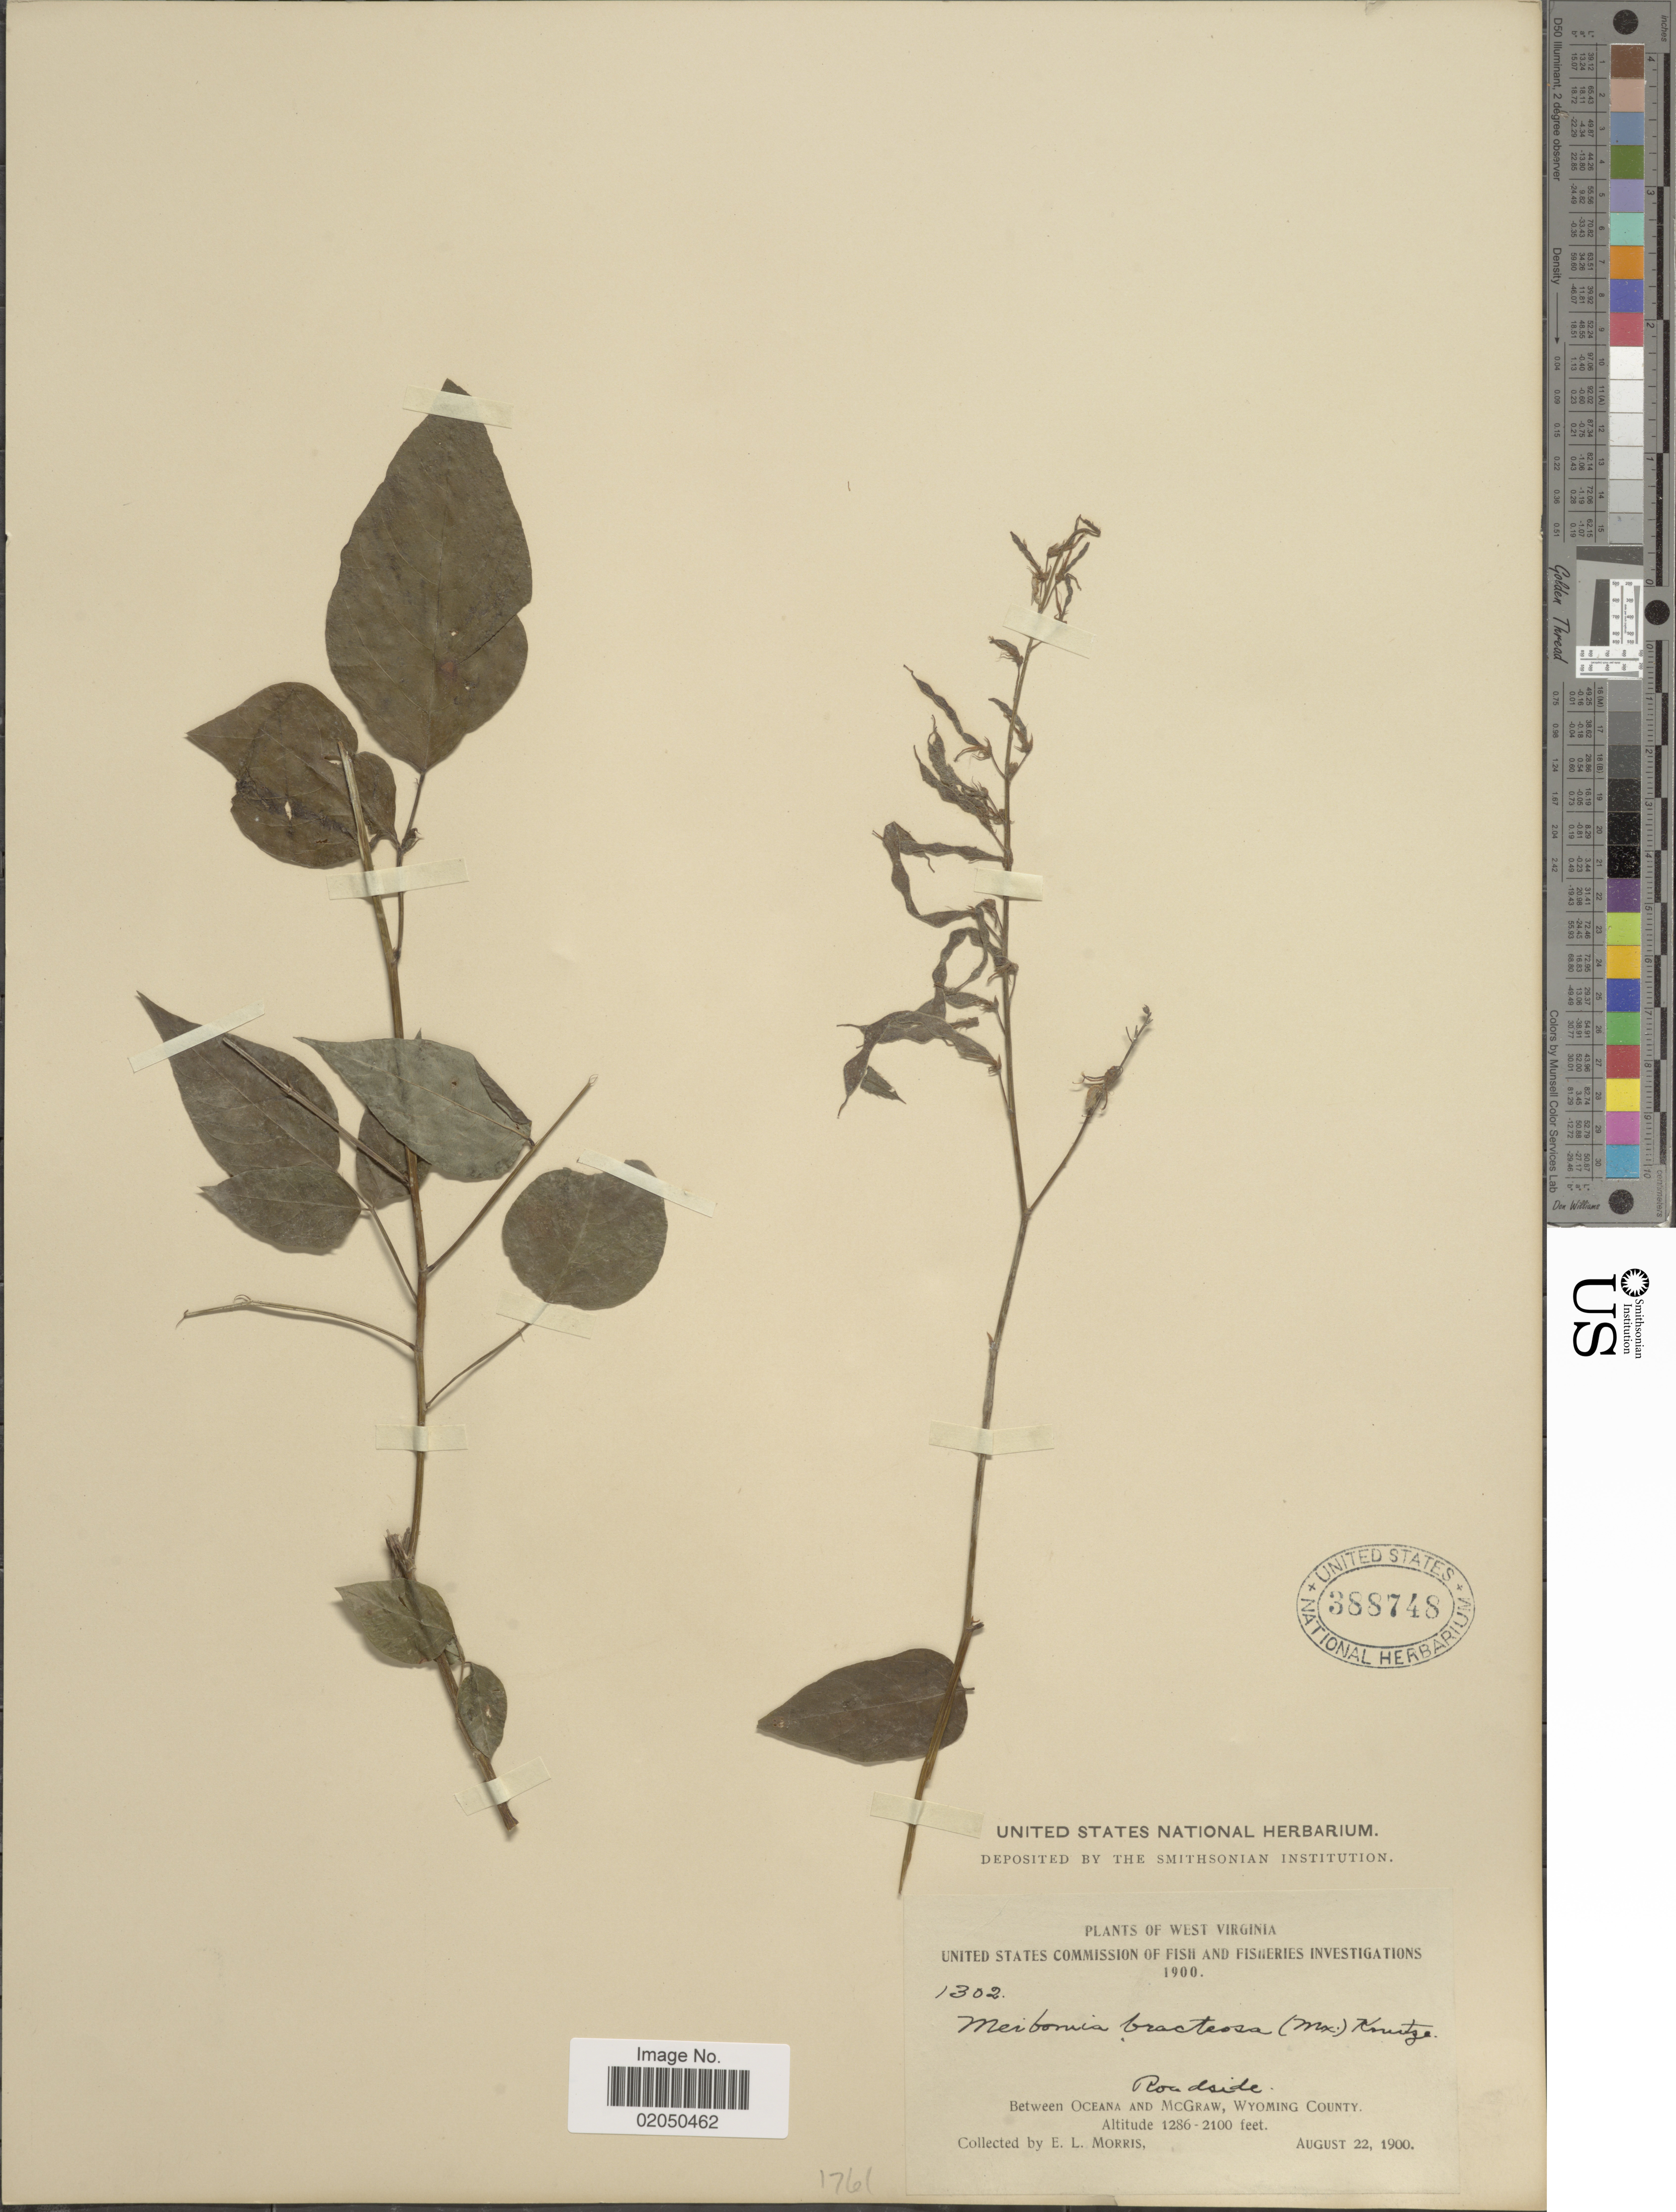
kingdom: Plantae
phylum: Tracheophyta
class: Magnoliopsida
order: Fabales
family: Fabaceae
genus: Desmodium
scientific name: Desmodium cuspidatum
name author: (Muhl. ex Willd.) Loudon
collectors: E. Morris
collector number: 1302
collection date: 1900-08-22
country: United States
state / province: West Virginia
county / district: Wyoming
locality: Between Oceana and McGrawm Wyoming County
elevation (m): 392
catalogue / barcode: US 388748